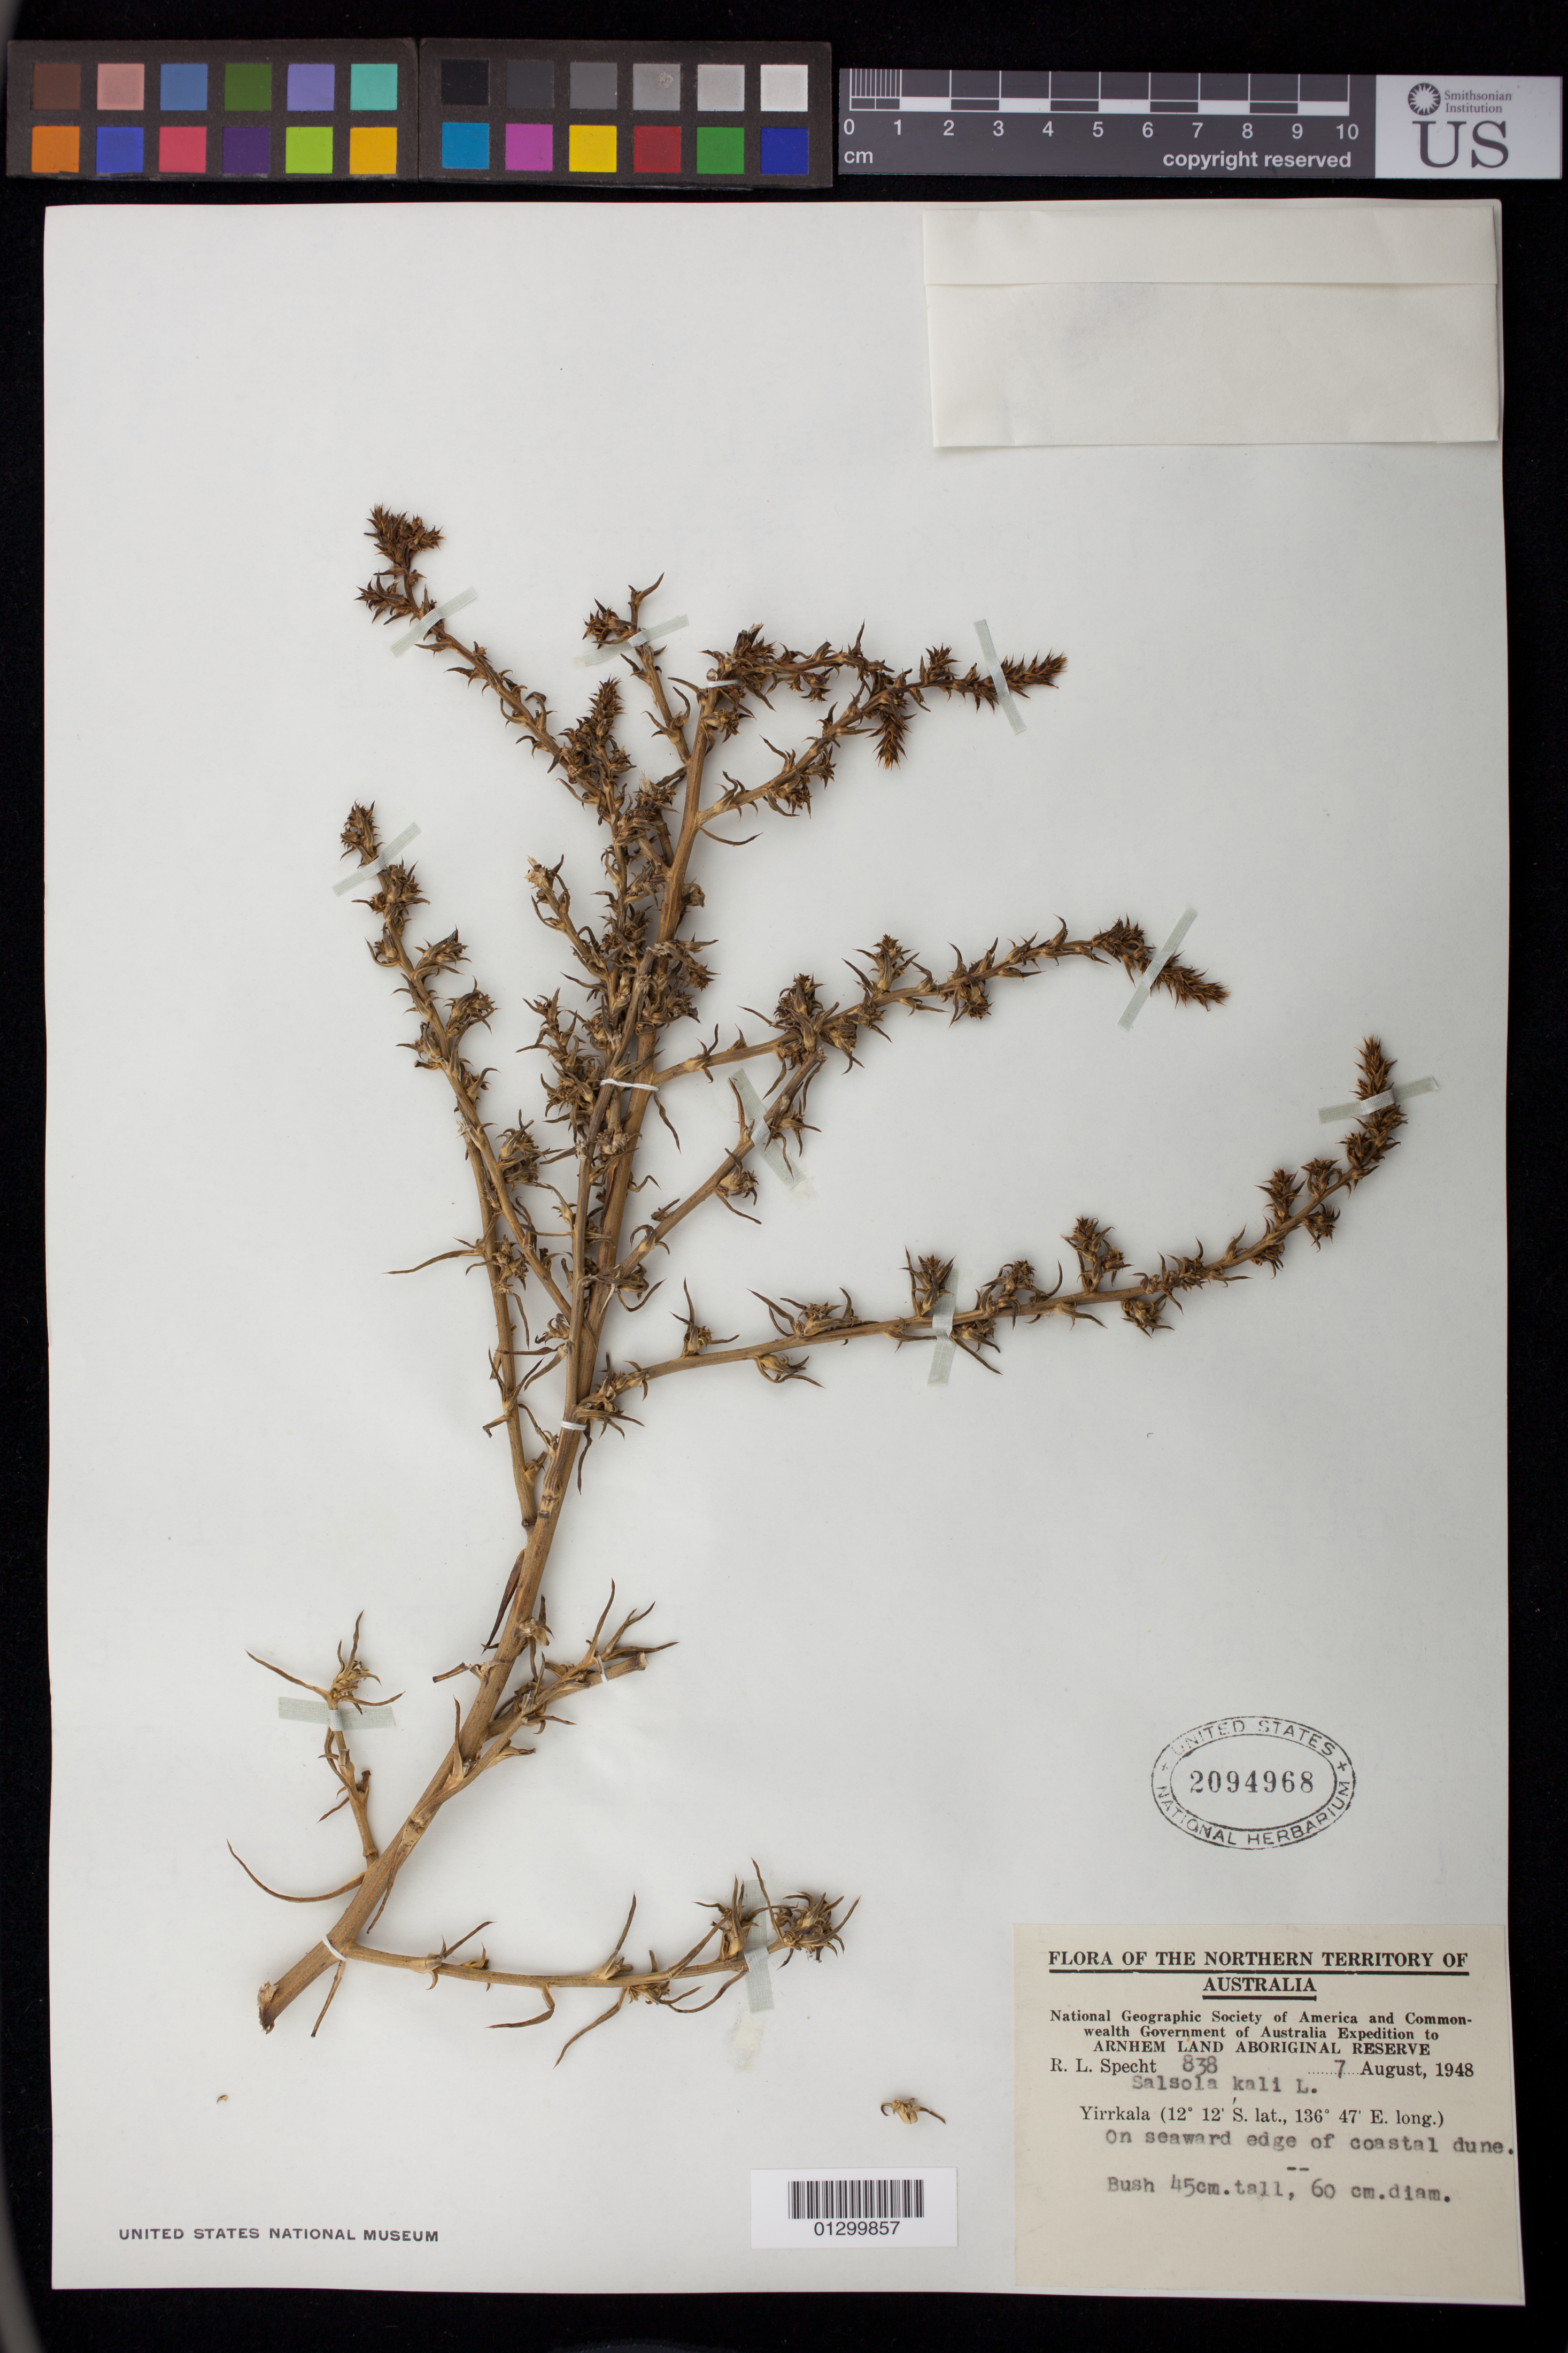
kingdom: Plantae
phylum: Tracheophyta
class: Magnoliopsida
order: Caryophyllales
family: Amaranthaceae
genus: Salsola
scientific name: Salsola kali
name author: L.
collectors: R. L. Specht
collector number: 838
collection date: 1948-08-07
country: Australia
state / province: Northern Territory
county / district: East Arnhem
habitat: On seaward edge of coastal dune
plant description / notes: Bush 45 cm. tall; 60 cm. diam.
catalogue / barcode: US 2094968